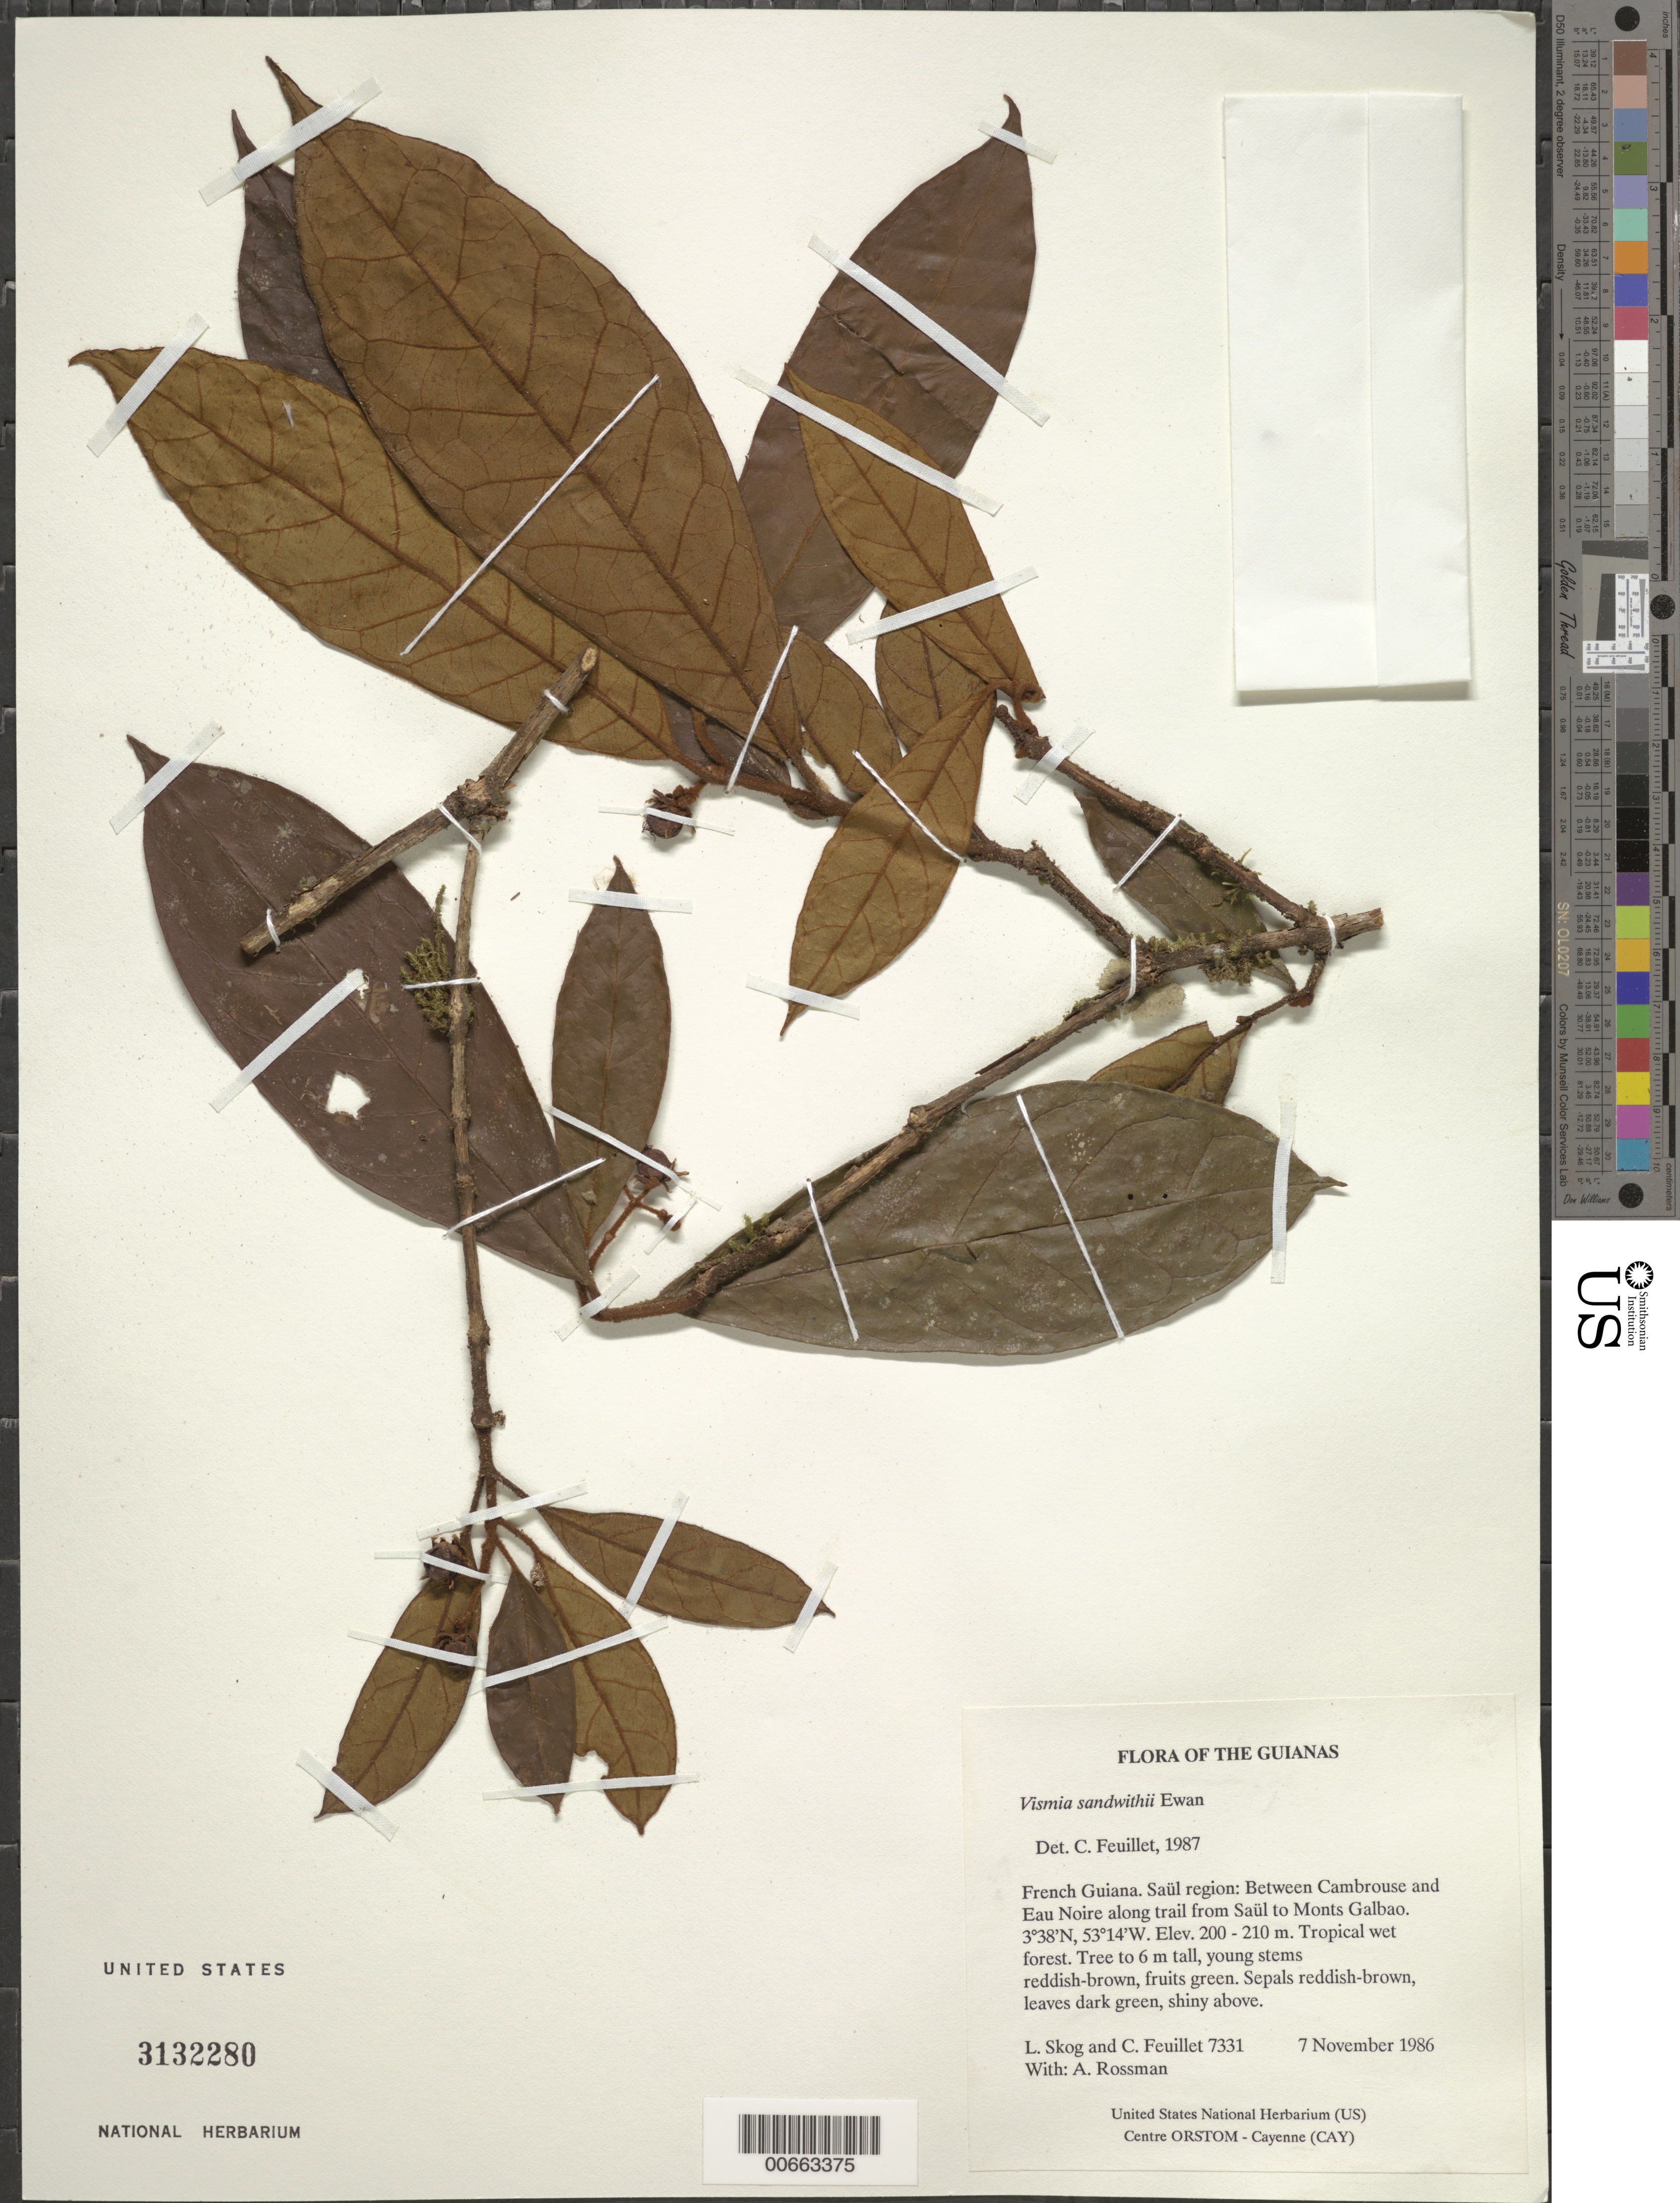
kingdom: Plantae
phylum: Tracheophyta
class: Magnoliopsida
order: Malpighiales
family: Hypericaceae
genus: Vismia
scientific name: Vismia sandwithii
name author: Ewan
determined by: Feuillet, C.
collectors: L. E. Skog, C. Feuillet & A. Rossman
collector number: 7331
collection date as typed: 7 November 1986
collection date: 1986-11-07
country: French Guiana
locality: Between Cambrouse and Eau Noire along trail from Saül to Monts Galbao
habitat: Tropical wet forest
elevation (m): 200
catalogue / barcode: US 3132280